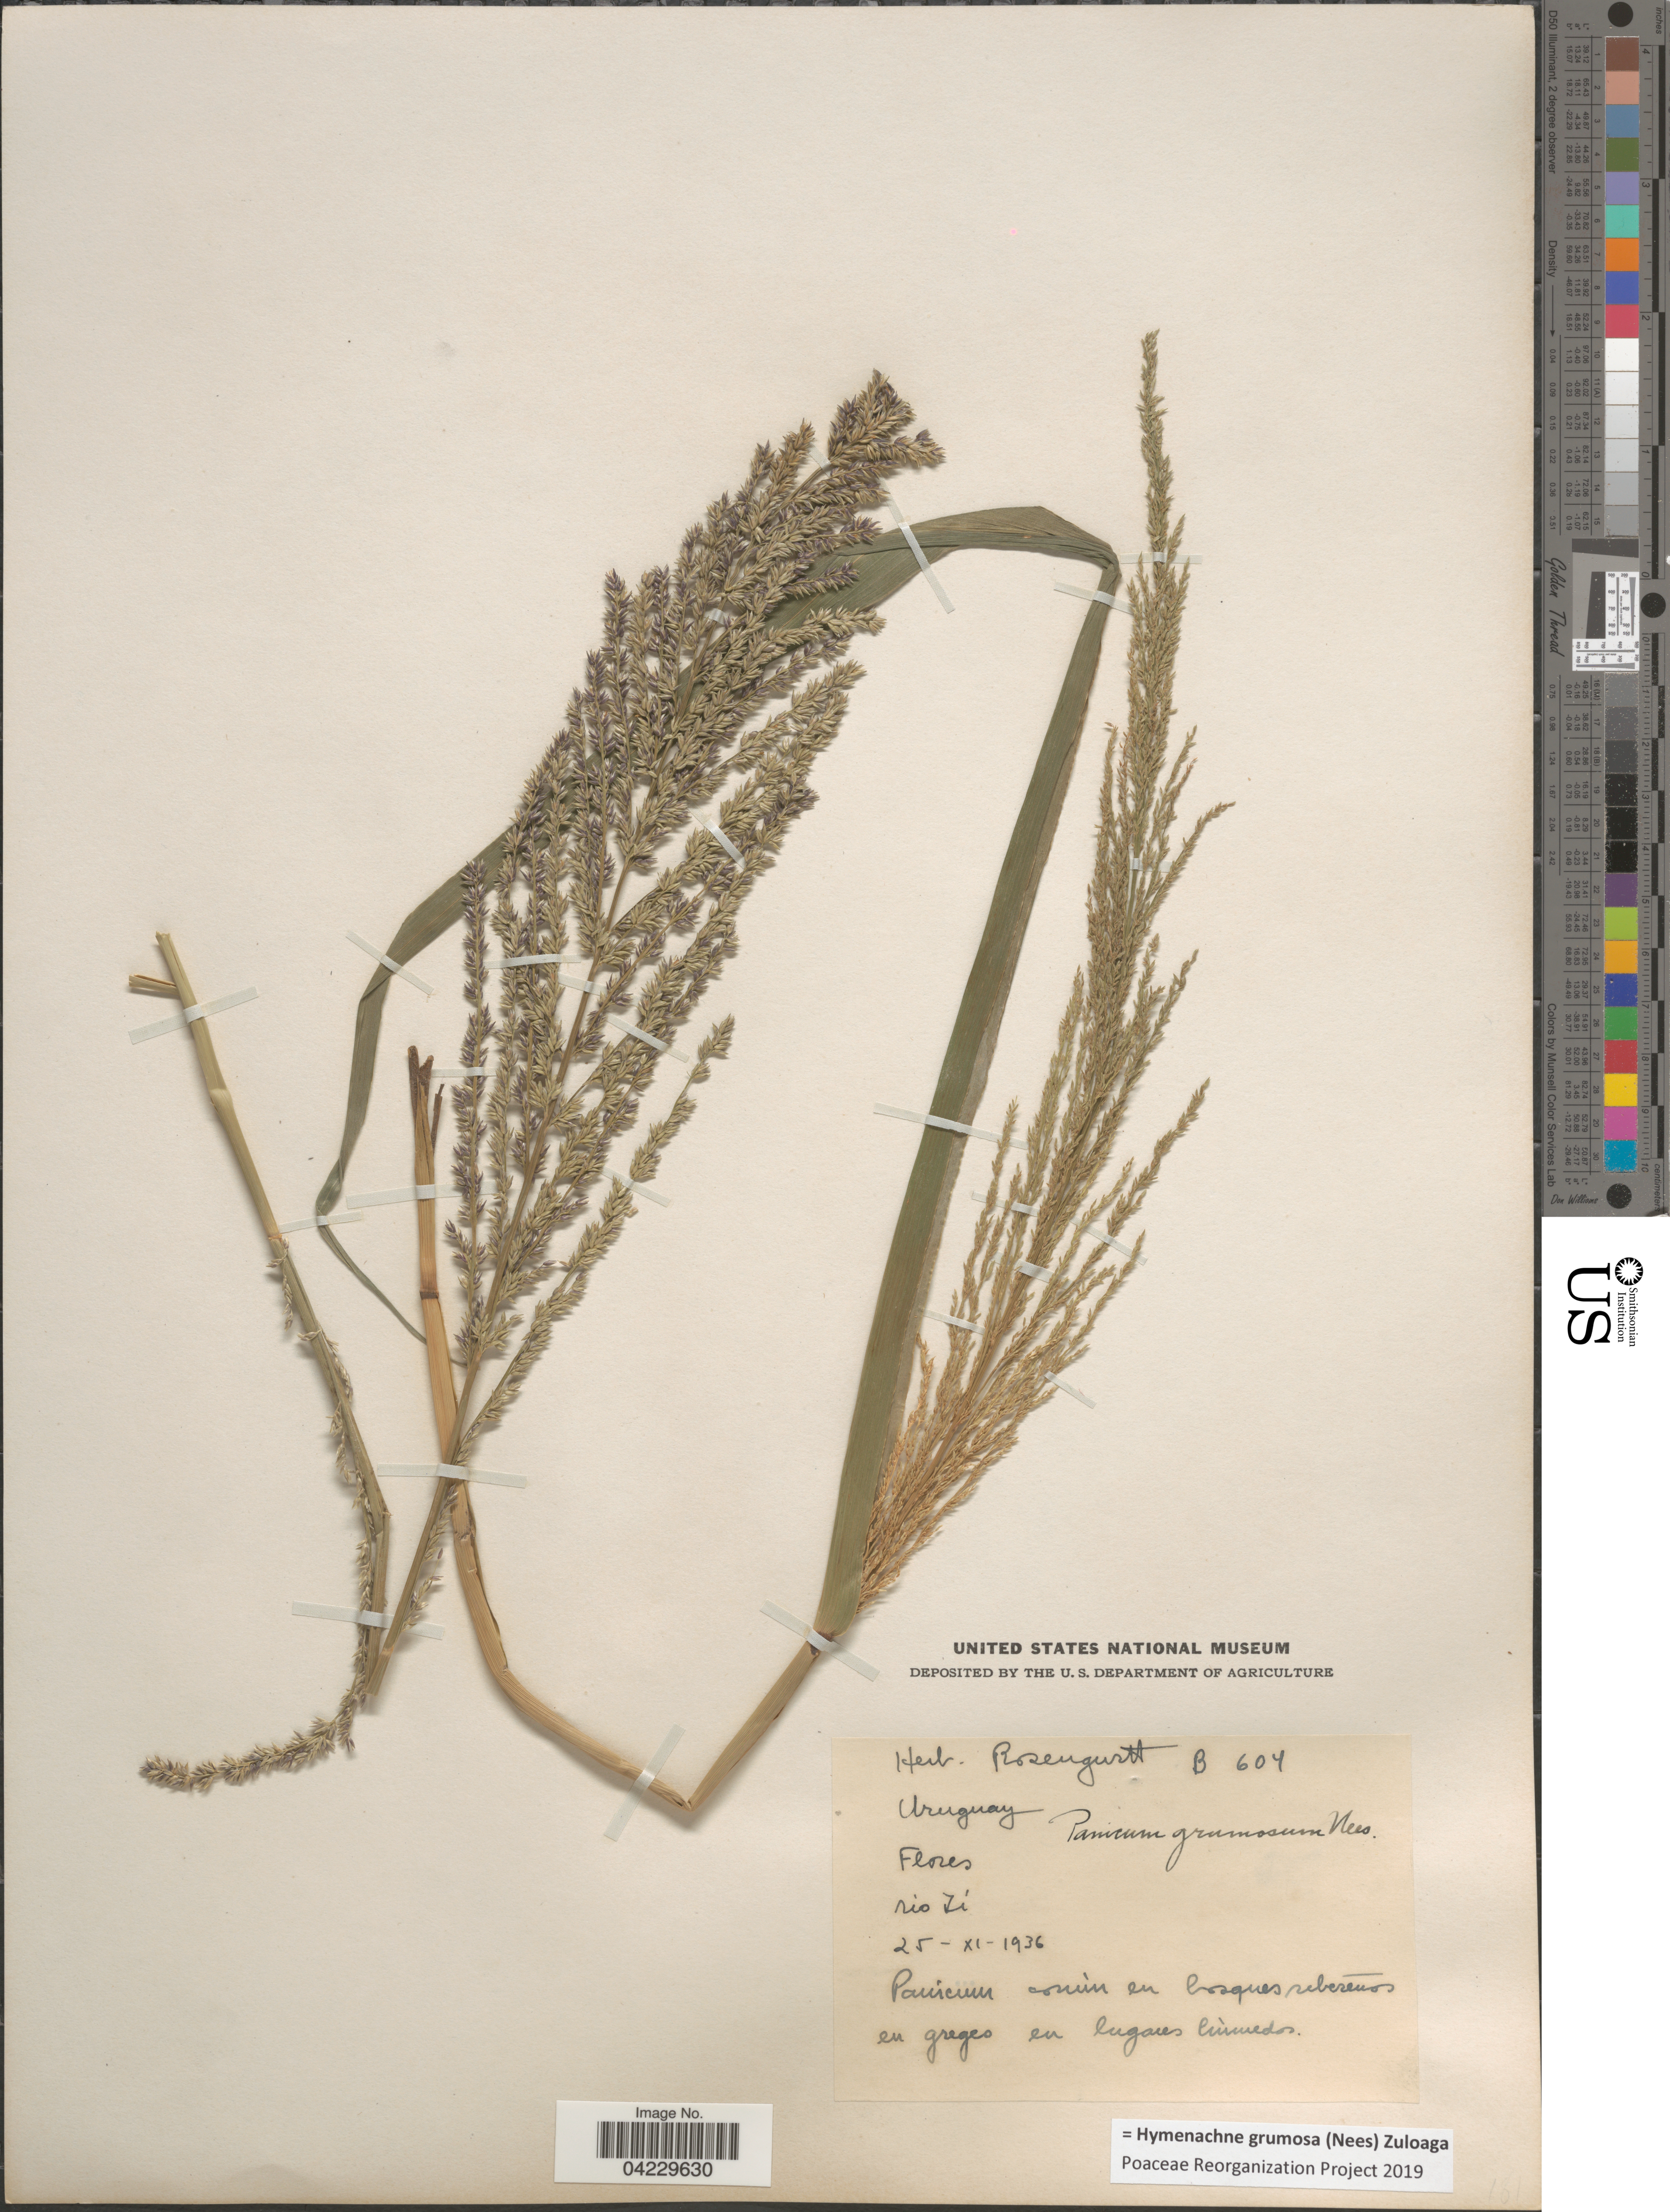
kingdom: Plantae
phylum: Tracheophyta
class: Liliopsida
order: Poales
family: Poaceae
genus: Hymenachne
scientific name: Hymenachne grumosa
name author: (Nees) Zuloaga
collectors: ex herb. Rosengurtt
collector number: B604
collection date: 1936-11-25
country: Uruguay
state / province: Flores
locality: Rio Yí.